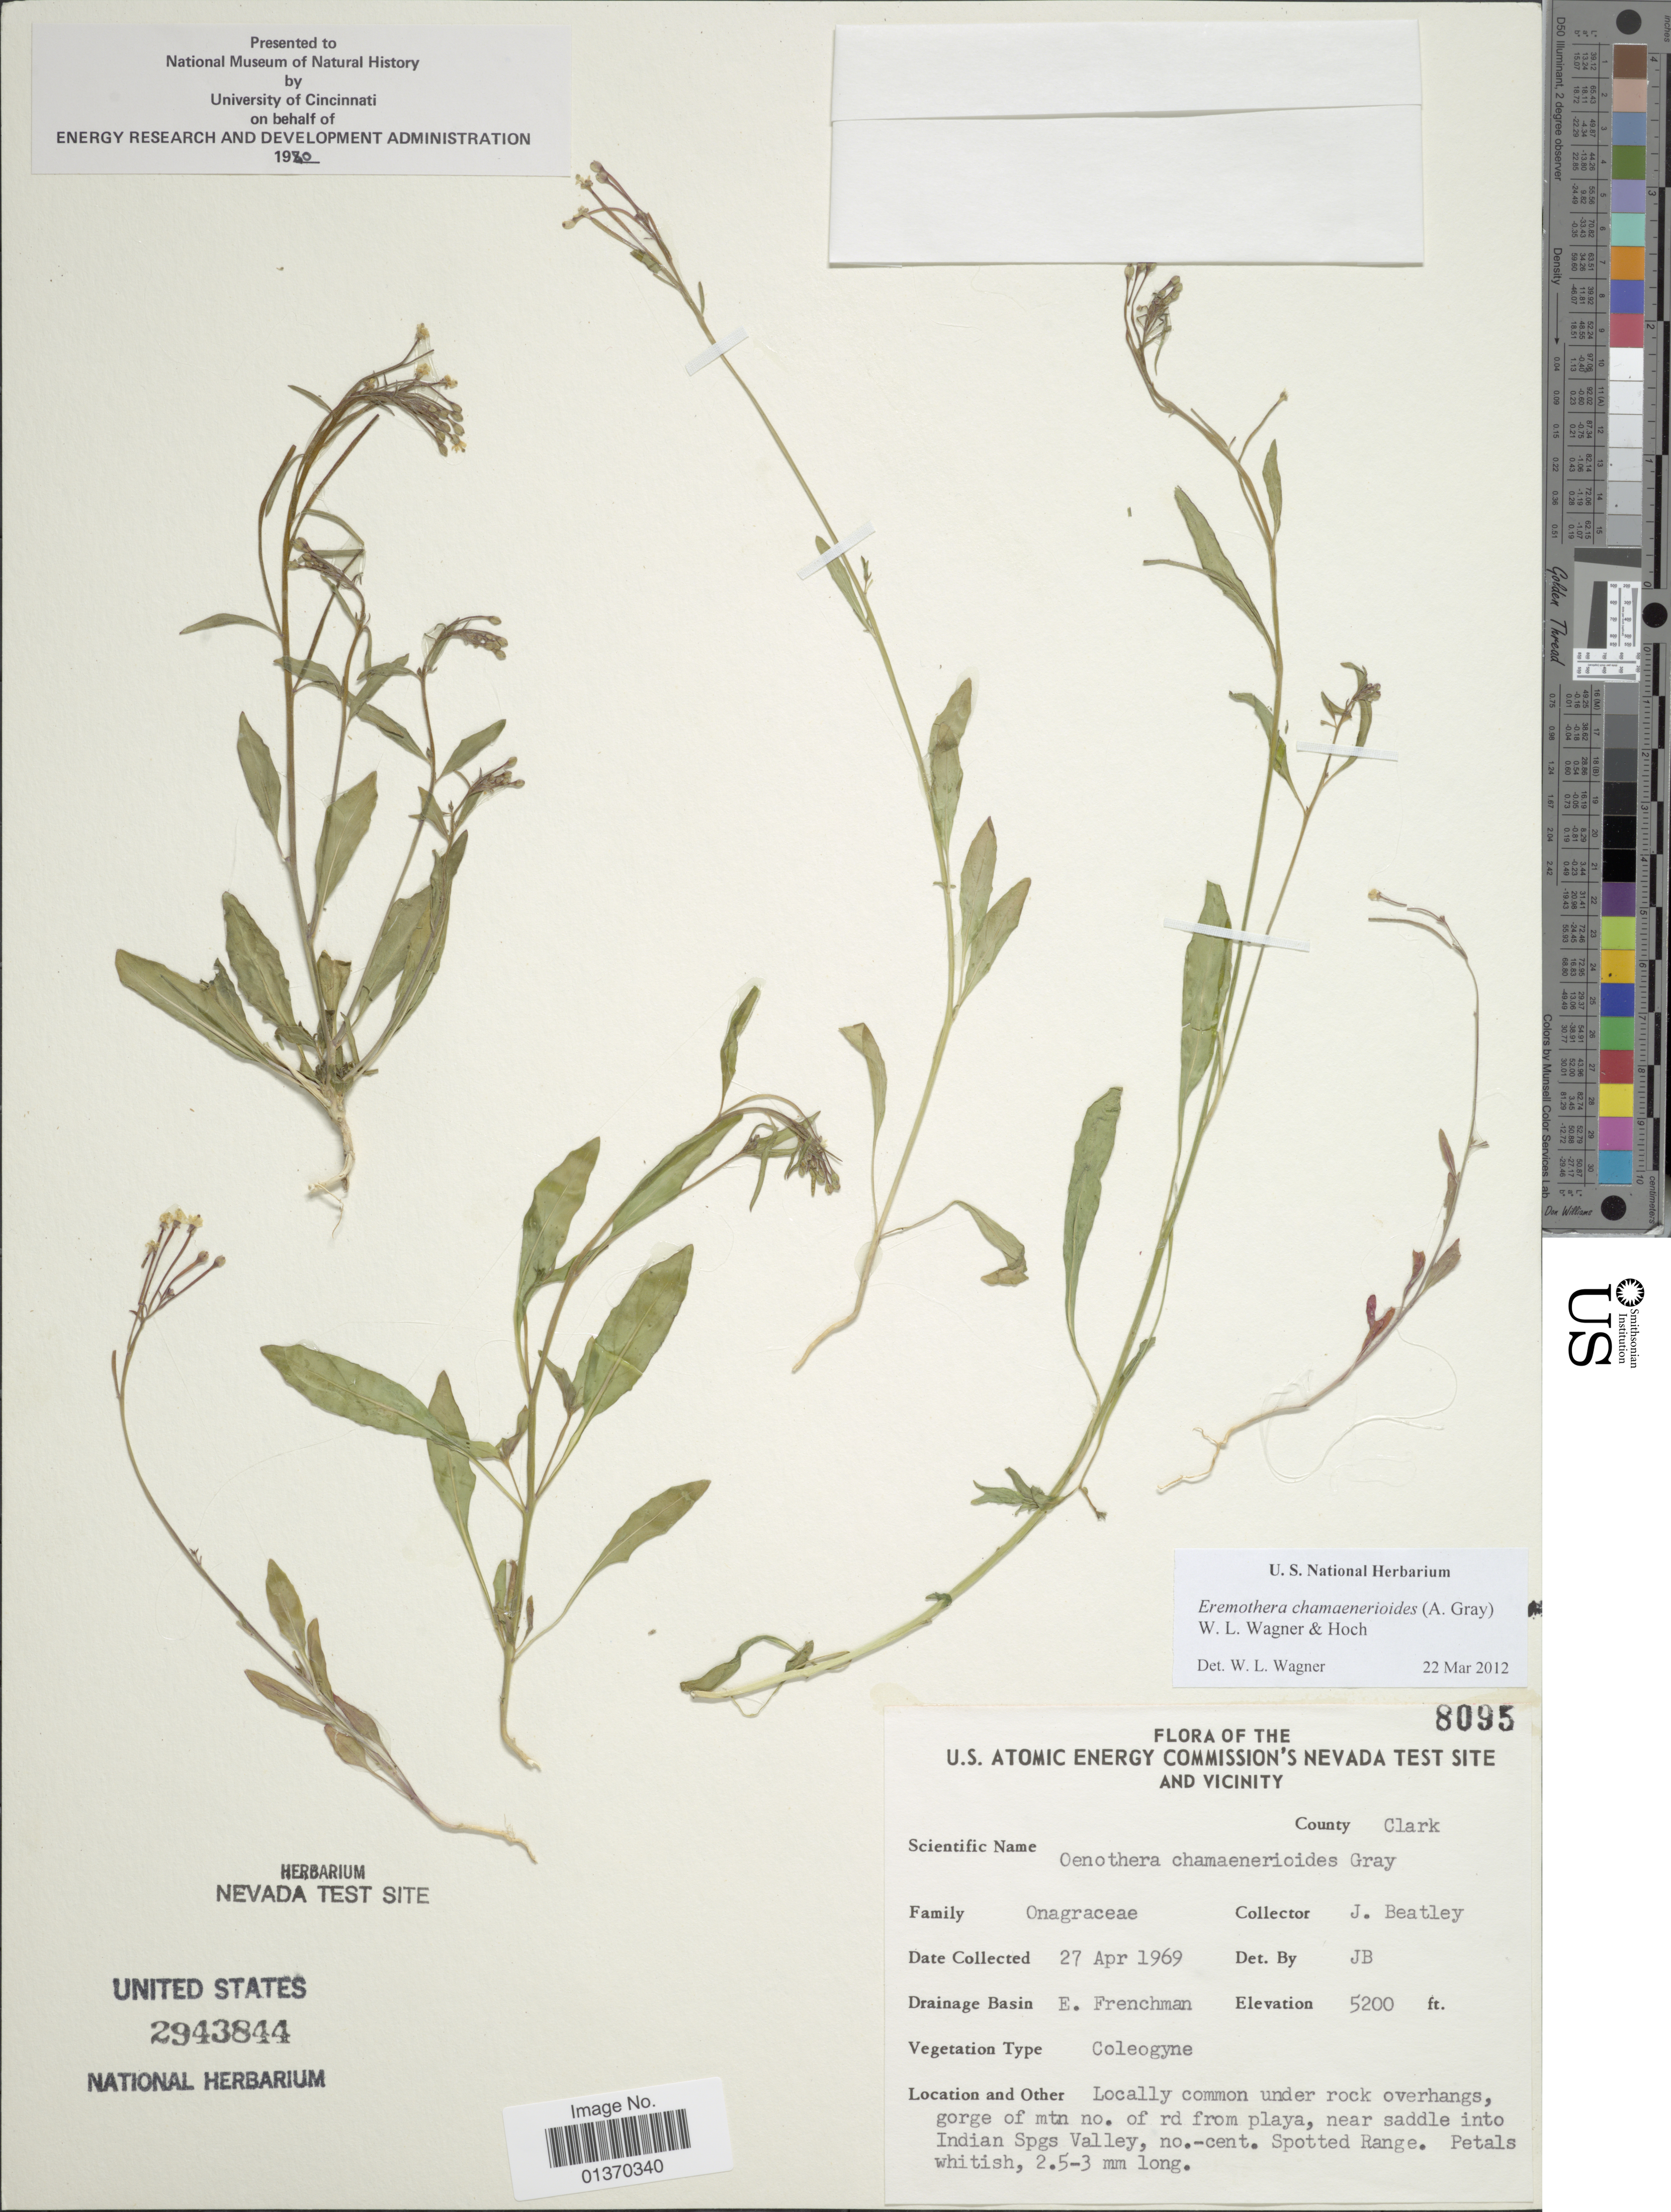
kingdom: Plantae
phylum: Tracheophyta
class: Magnoliopsida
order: Myrtales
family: Onagraceae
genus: Eremothera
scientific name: Eremothera chamaenerioides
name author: (A. Gray) W.L. Wagner & Hoch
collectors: J. C. Beatley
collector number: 8095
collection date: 1969-04-27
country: United States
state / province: Nevada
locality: U. S. Atomic Energy Commission's Nevada Test Site and Vicinity, E. Frenchman, gorge of mtn no. of rd from playa, near saddle into Indian Spgs Valley, no.-cent. County clark.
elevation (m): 1585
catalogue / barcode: US 2943844